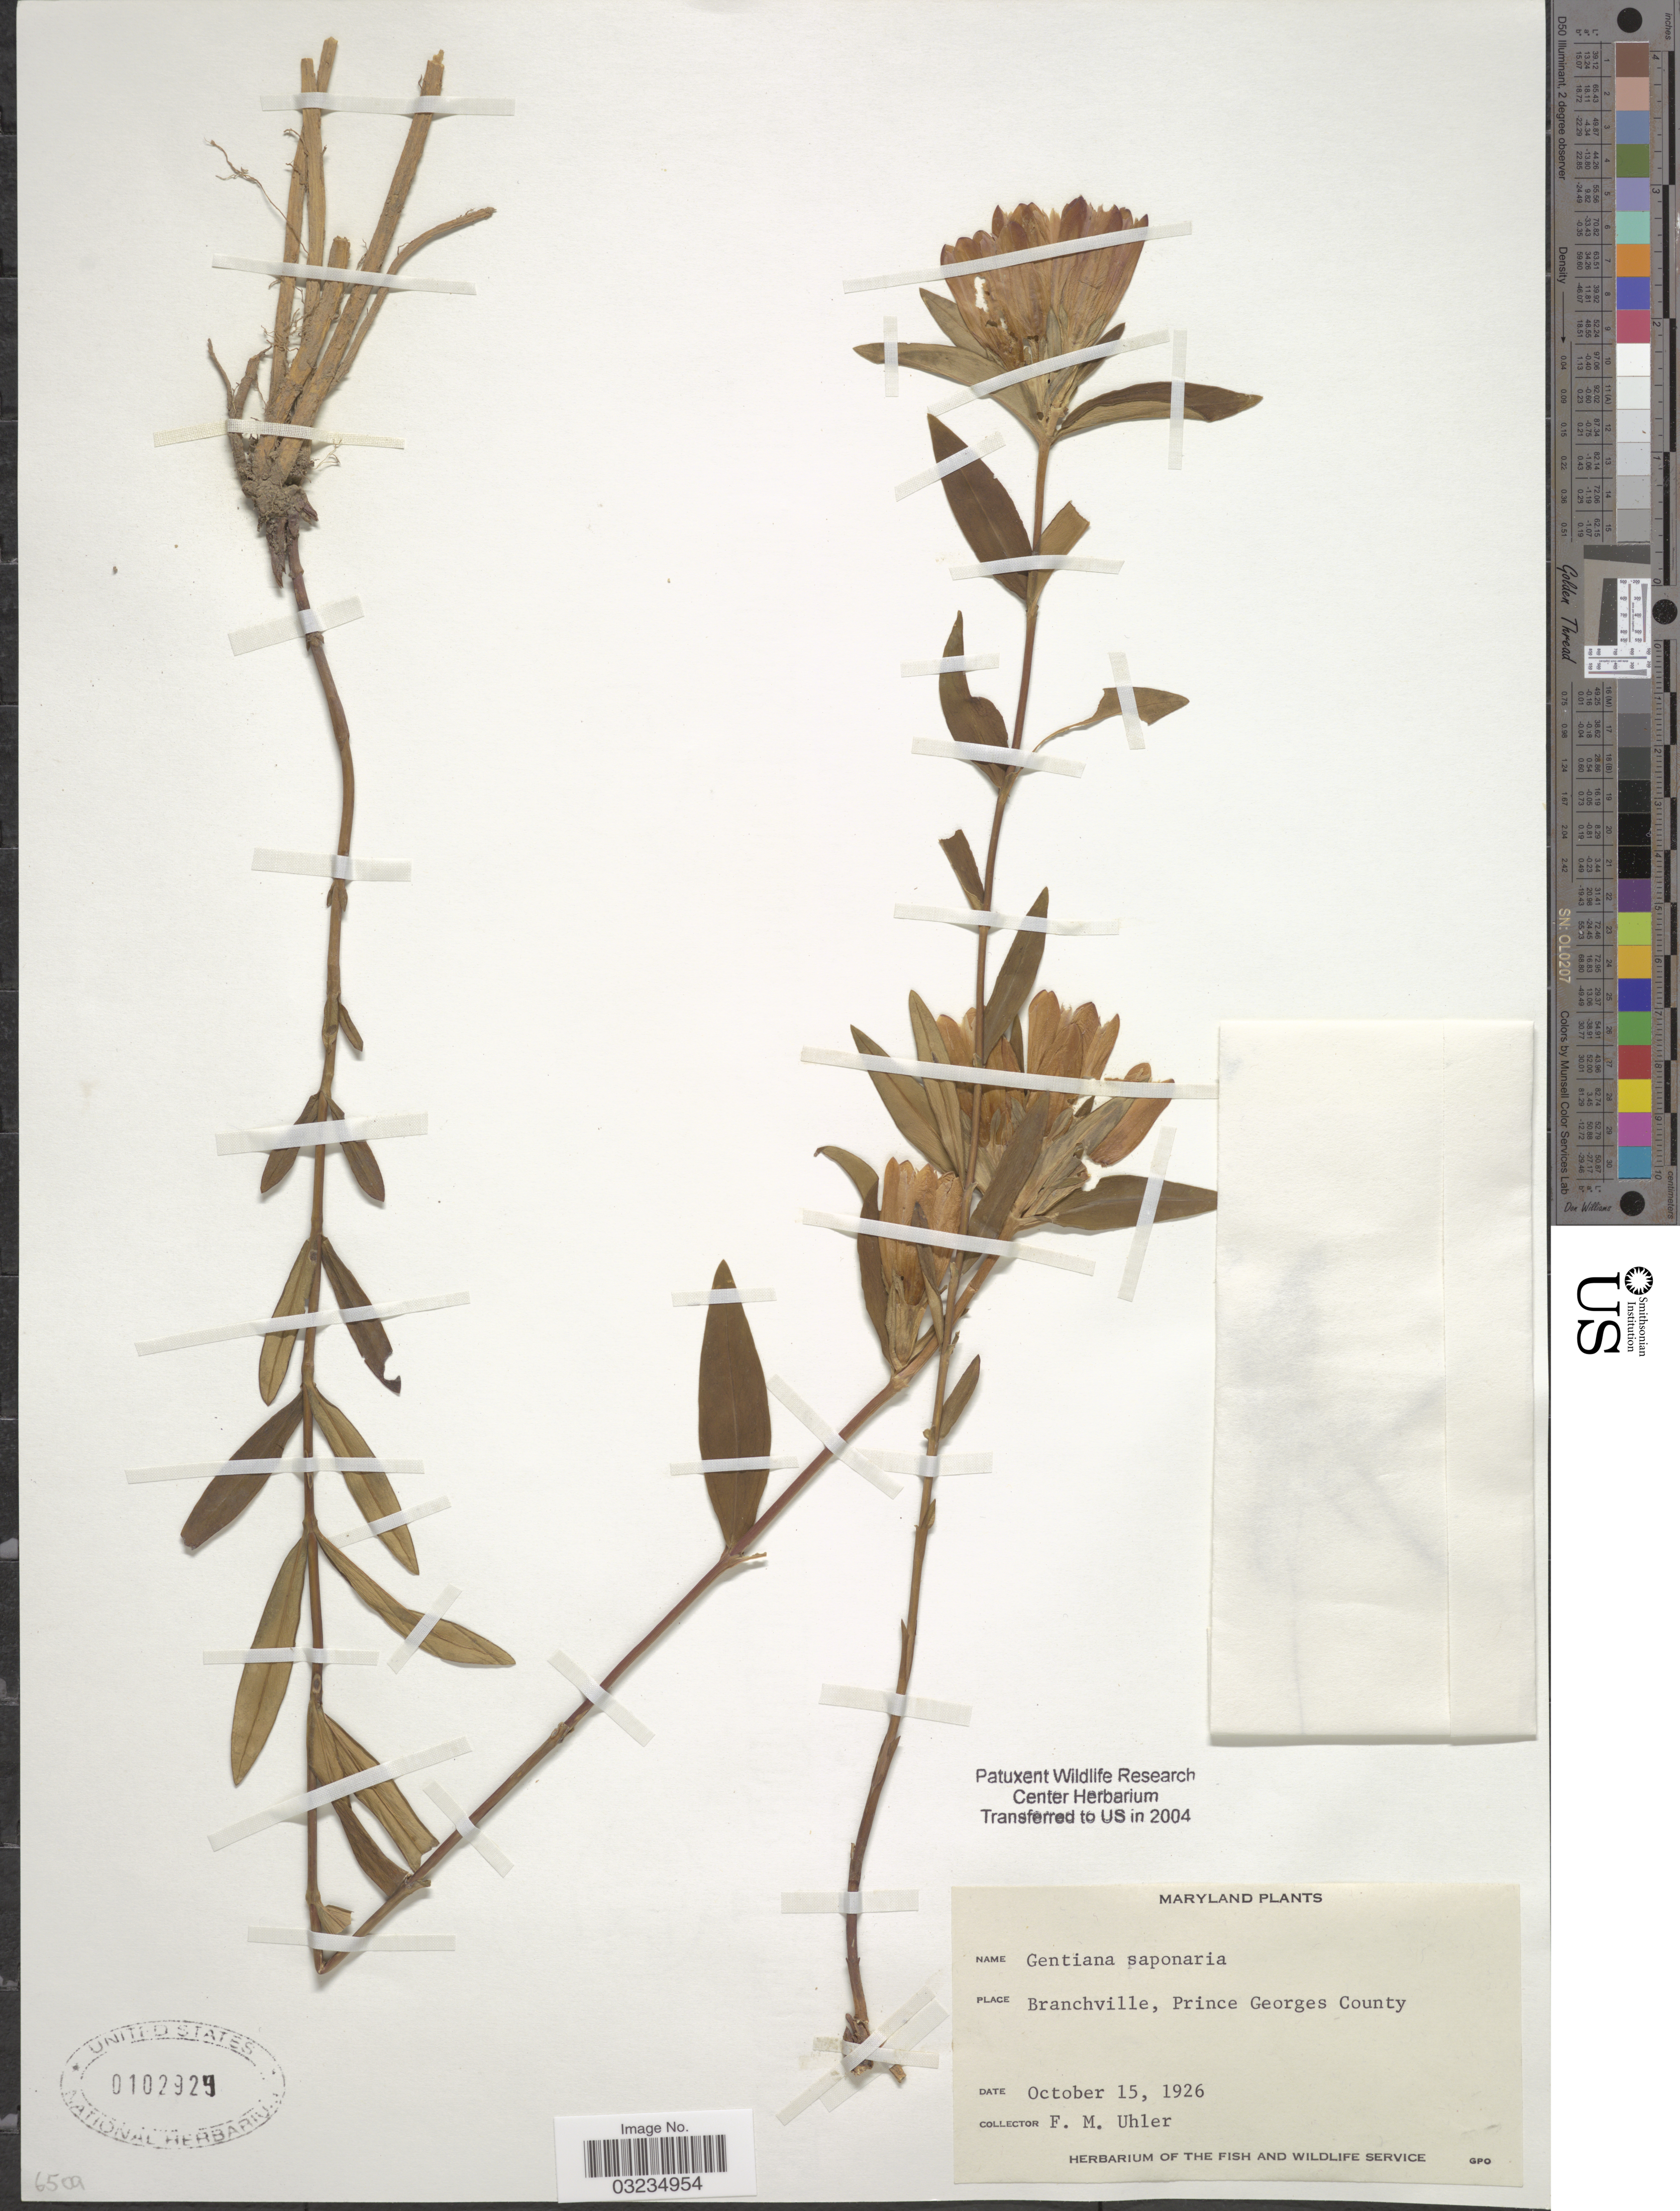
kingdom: Plantae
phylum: Tracheophyta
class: Magnoliopsida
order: Gentianales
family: Gentianaceae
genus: Gentiana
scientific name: Gentiana saponaria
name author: L.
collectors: F. M. Uhler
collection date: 1926-10-15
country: United States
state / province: Maryland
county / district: Prince George's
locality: Branchville, Prince Georges County.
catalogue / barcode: US 102924